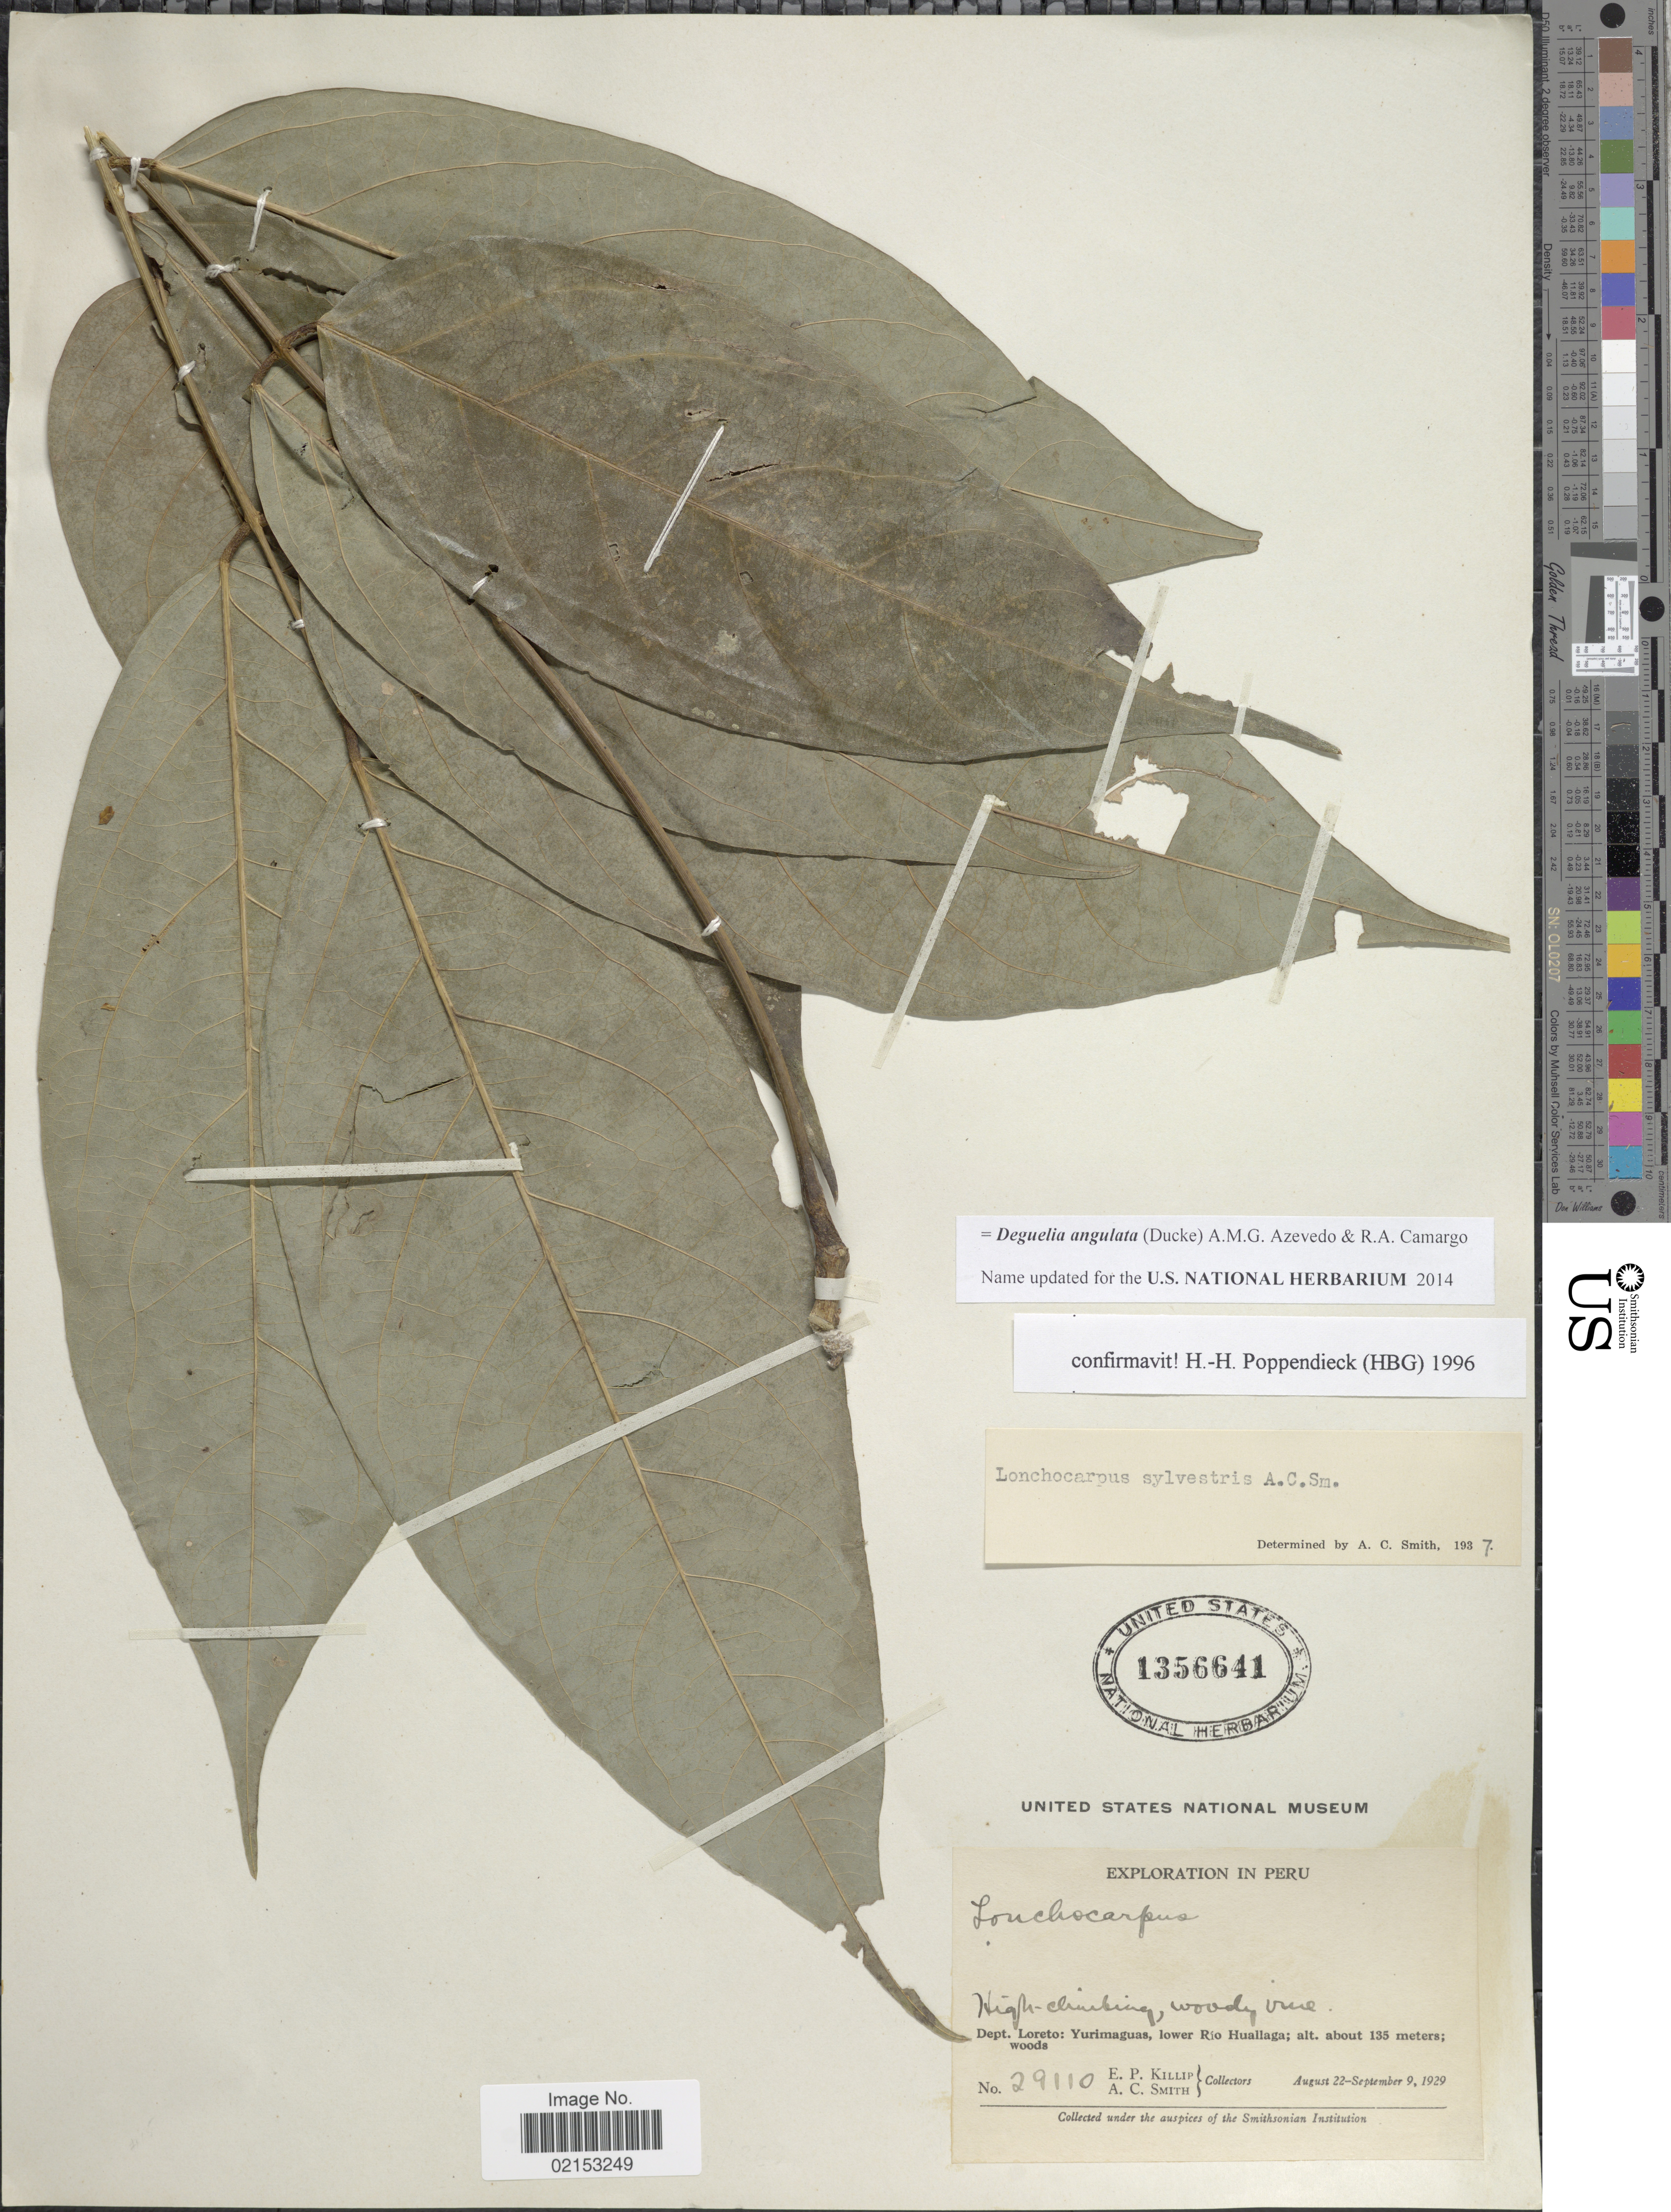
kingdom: Plantae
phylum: Tracheophyta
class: Magnoliopsida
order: Fabales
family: Fabaceae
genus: Deguelia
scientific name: Deguelia angulata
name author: (Ducke) A.M.G. Azevedo & R.A. Camargo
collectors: E. P. Killip & A. C. Smith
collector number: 29110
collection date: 1929-08-22/1929-09-09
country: Peru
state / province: Loreto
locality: Yurimaguas, lower Rio Huallaga.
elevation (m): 135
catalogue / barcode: US 1356641